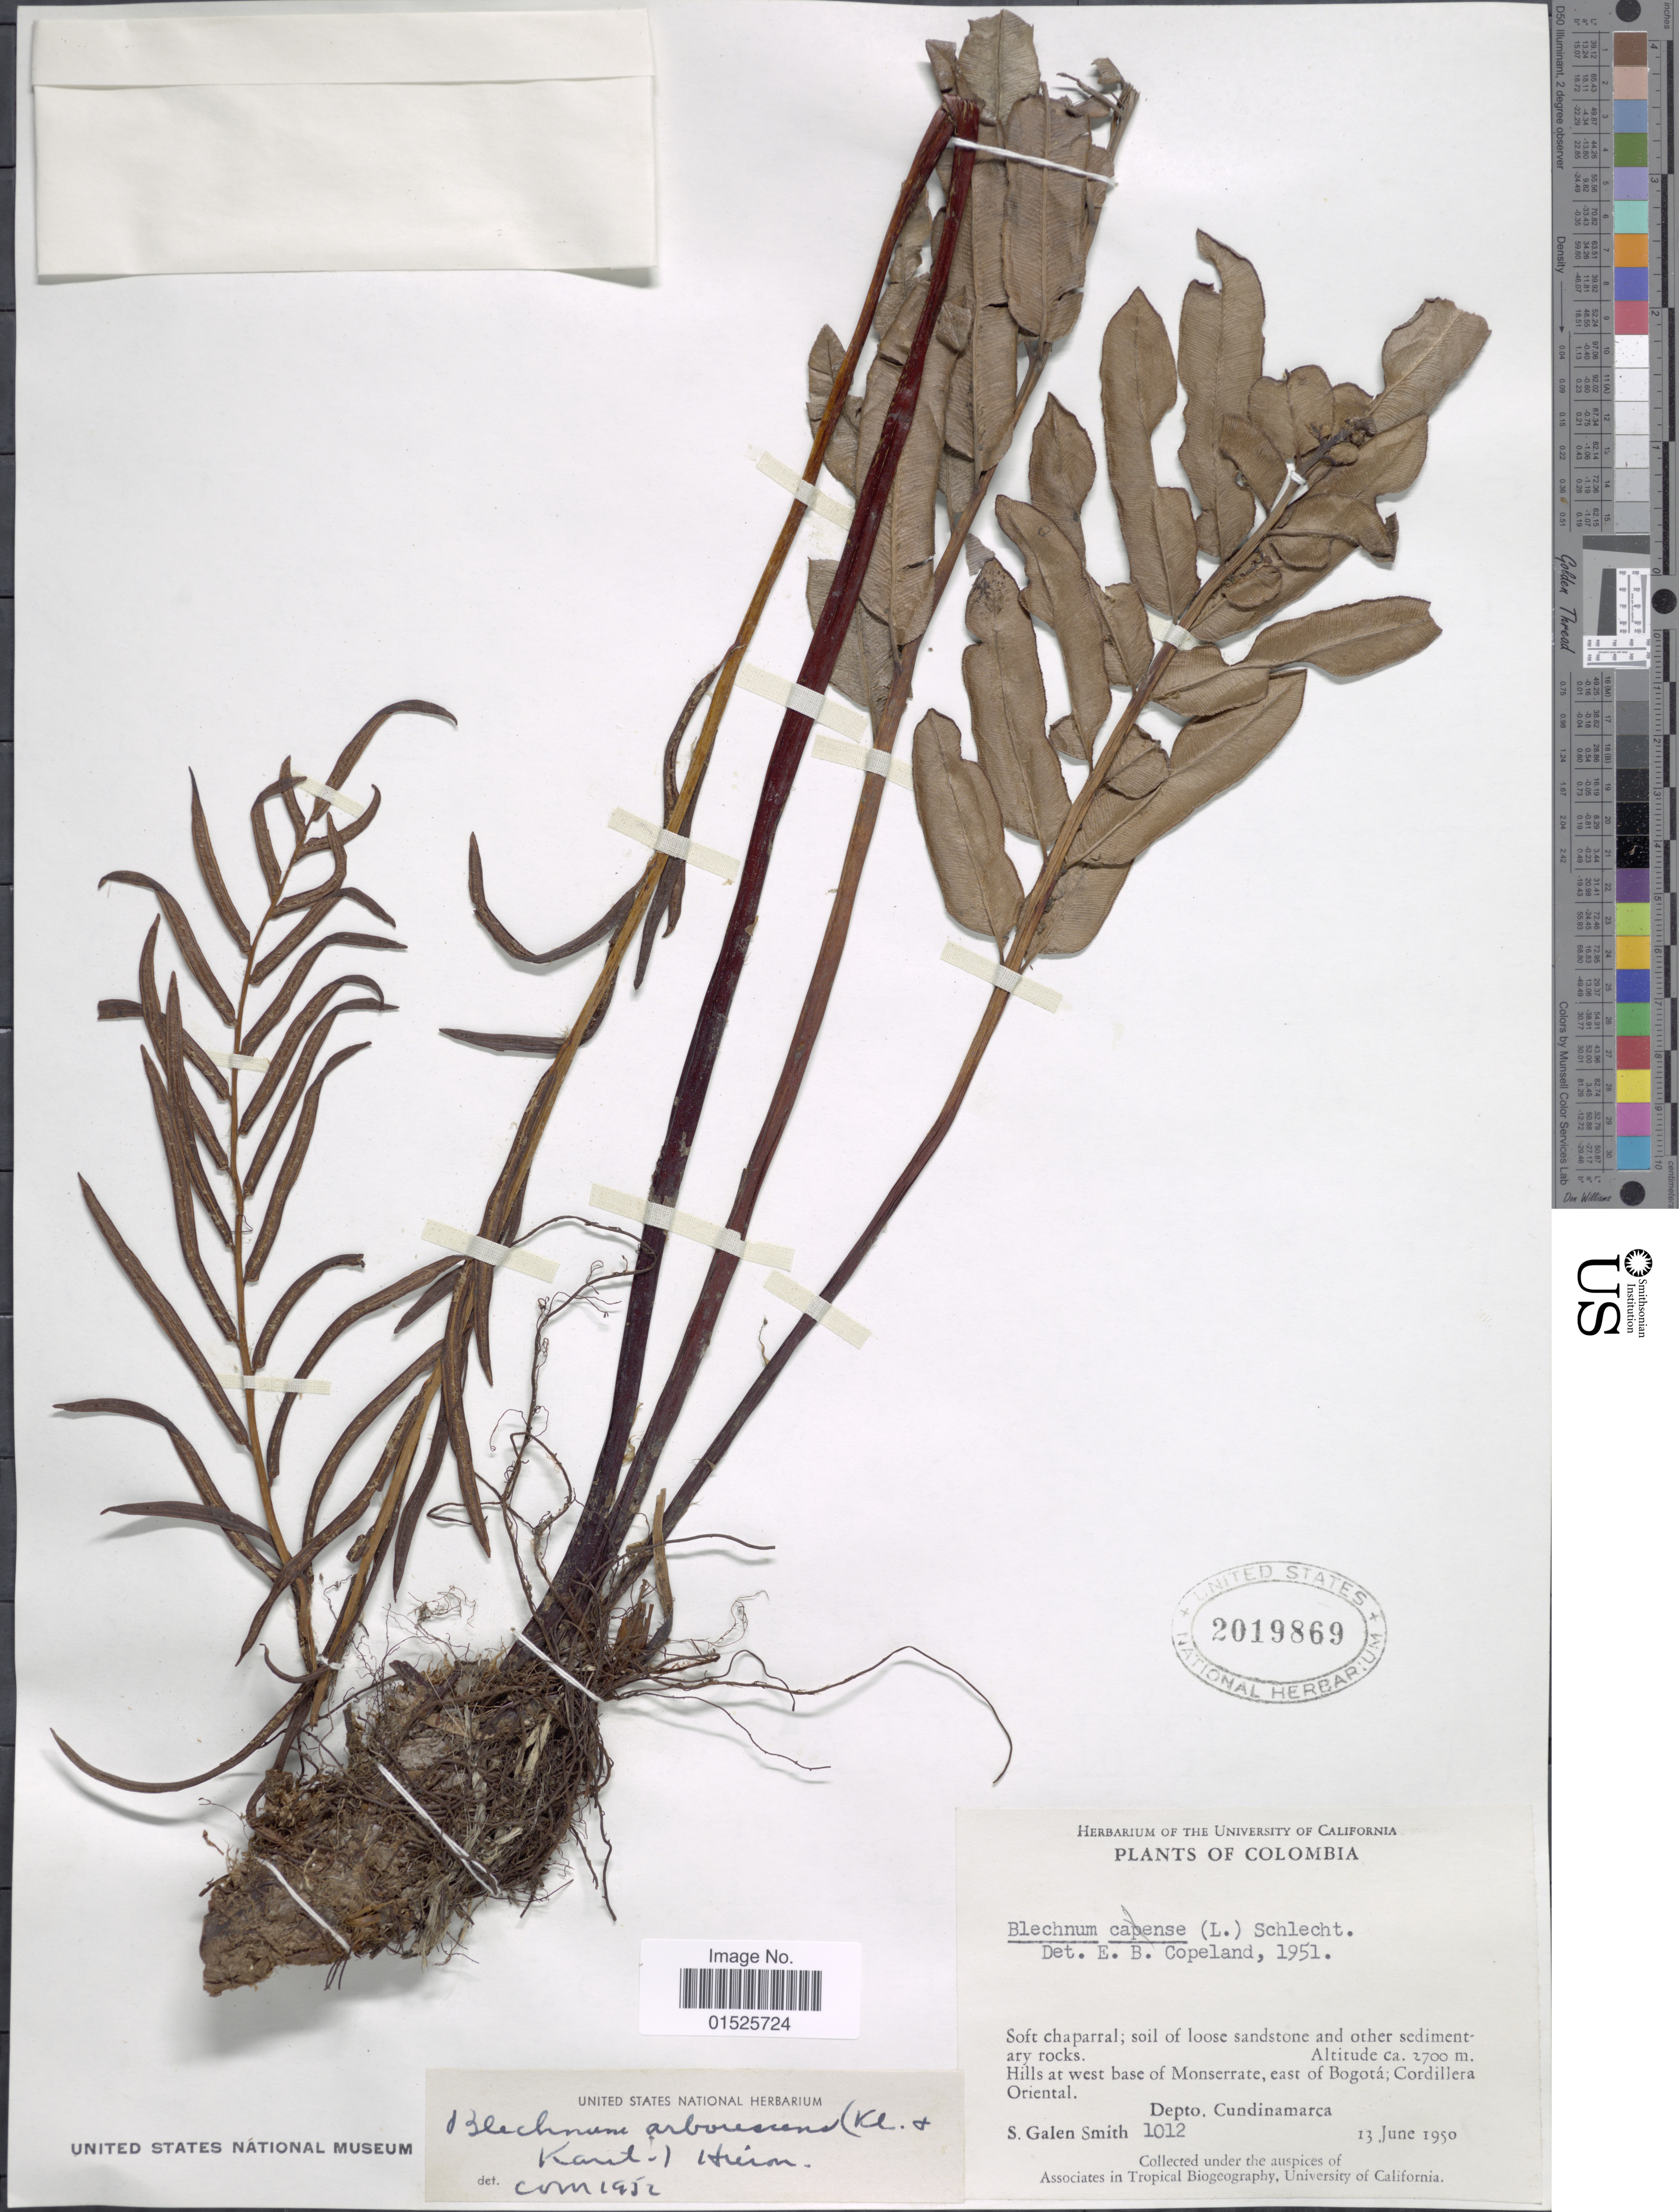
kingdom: Plantae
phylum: Tracheophyta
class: Polypodiopsida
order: Polypodiales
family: Blechnaceae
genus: Blechnum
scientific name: Blechnum cordatum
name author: (Desv.) Hieron.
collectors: S. G. Smith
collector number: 1012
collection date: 1950-06-13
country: Colombia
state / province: Cundinamarca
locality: Hills at west base of Monserrate, east of Bogotá; Cordillera Oriental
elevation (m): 2700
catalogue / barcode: US 2019869